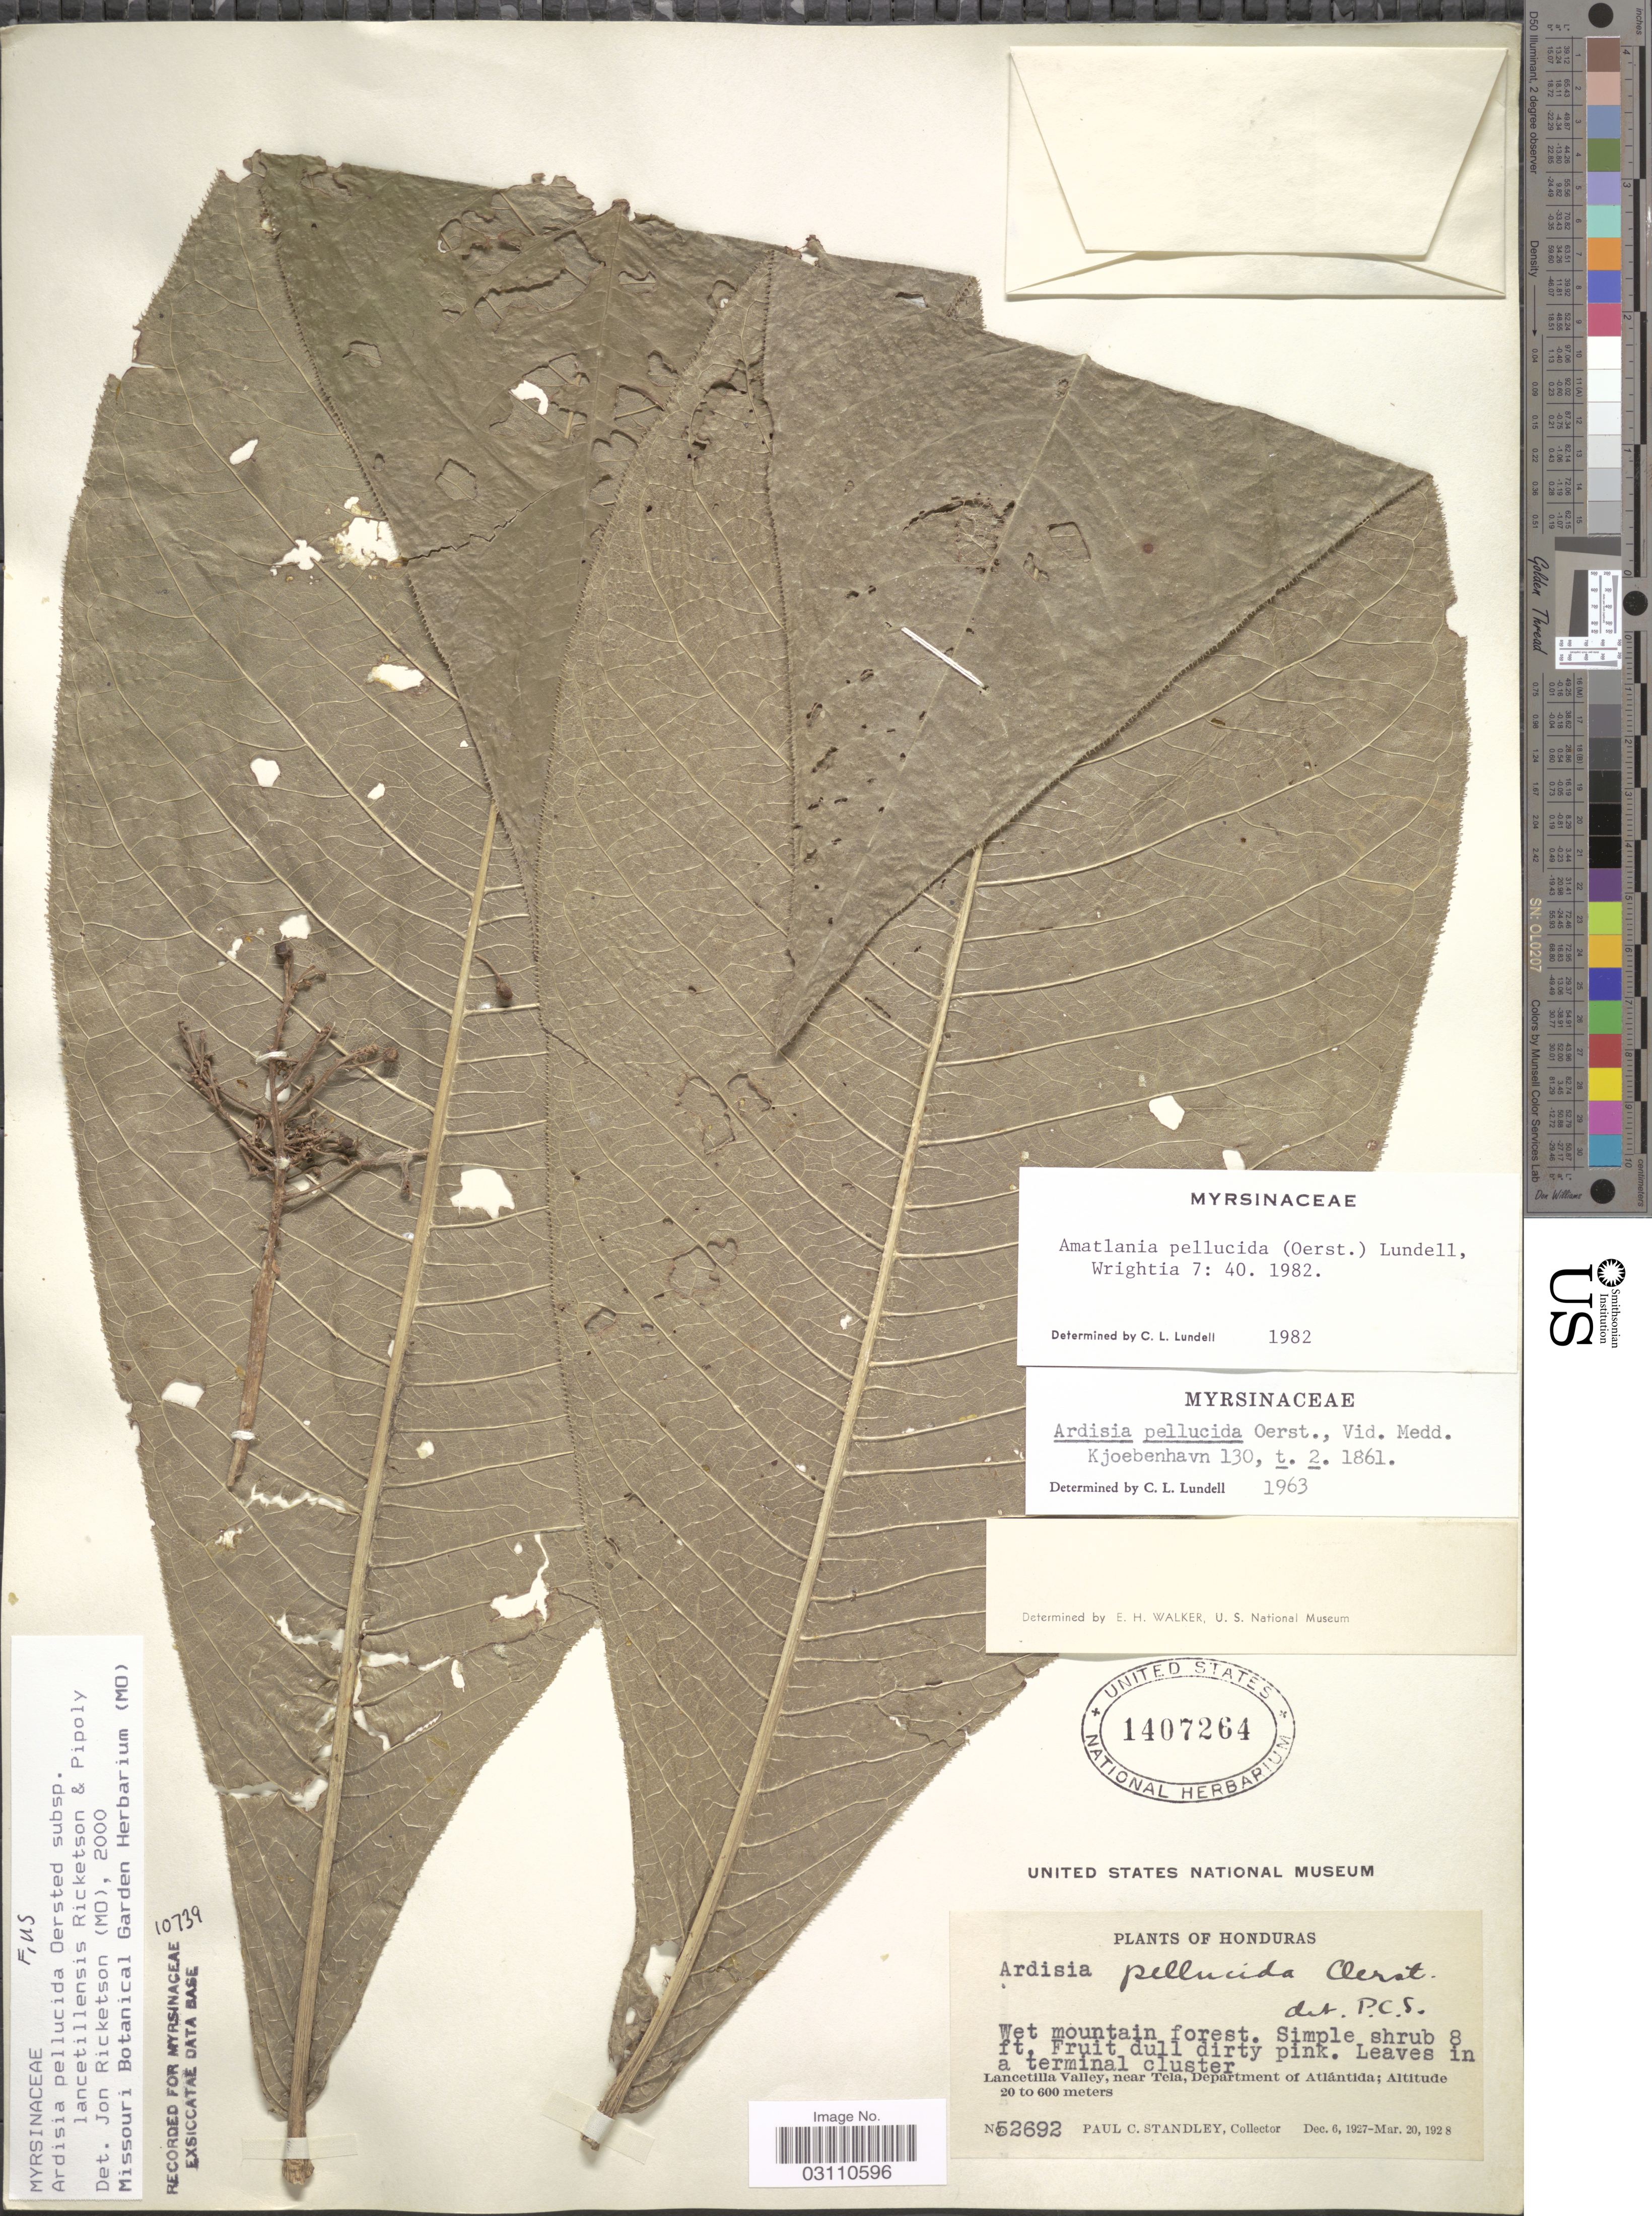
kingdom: Plantae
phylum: Tracheophyta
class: Magnoliopsida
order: Ericales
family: Primulaceae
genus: Ardisia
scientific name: Ardisia pellucida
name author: Oerst.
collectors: P. C. Standley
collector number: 52692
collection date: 1927-12-06/1928-03-20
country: Honduras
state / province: Atlántida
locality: Lancetilla Valley, near Tela, Department of Atlántida.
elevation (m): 20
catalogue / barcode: US 1407264